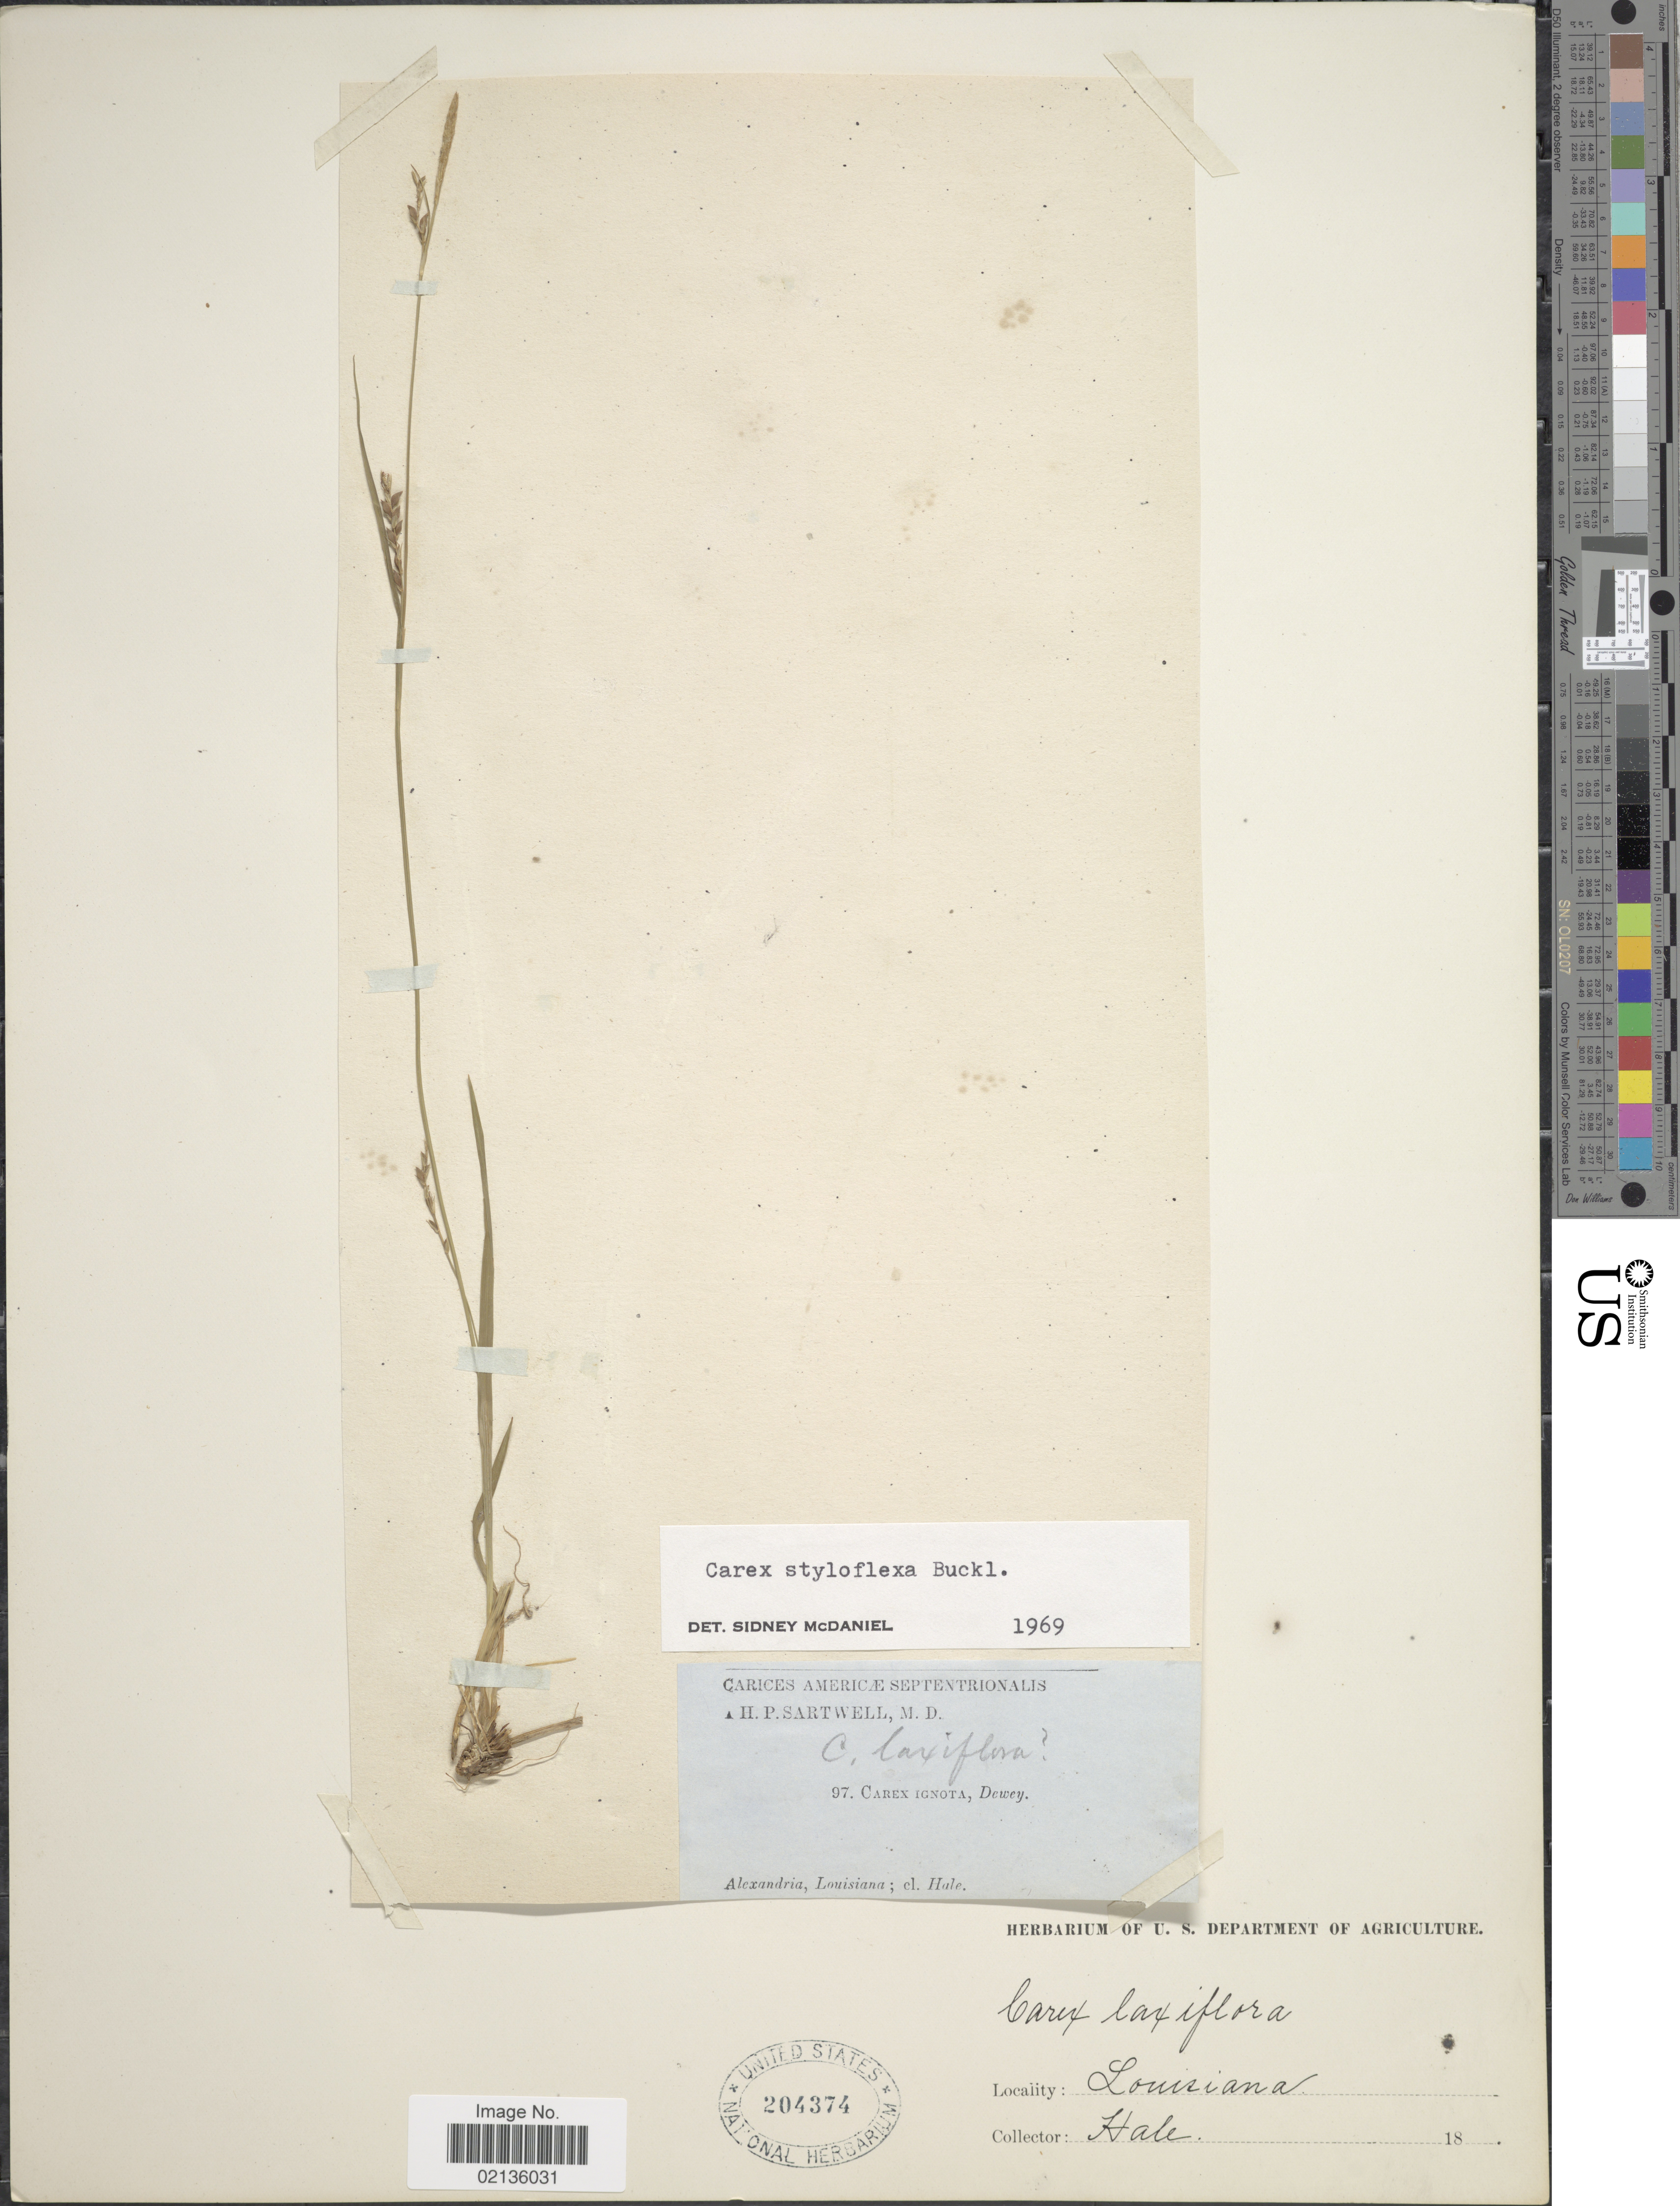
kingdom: Plantae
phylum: Tracheophyta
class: Liliopsida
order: Poales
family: Cyperaceae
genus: Carex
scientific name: Carex styloflexa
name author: Buckley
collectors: -- Hale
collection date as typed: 18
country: United States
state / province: Louisiana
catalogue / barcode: US 204374